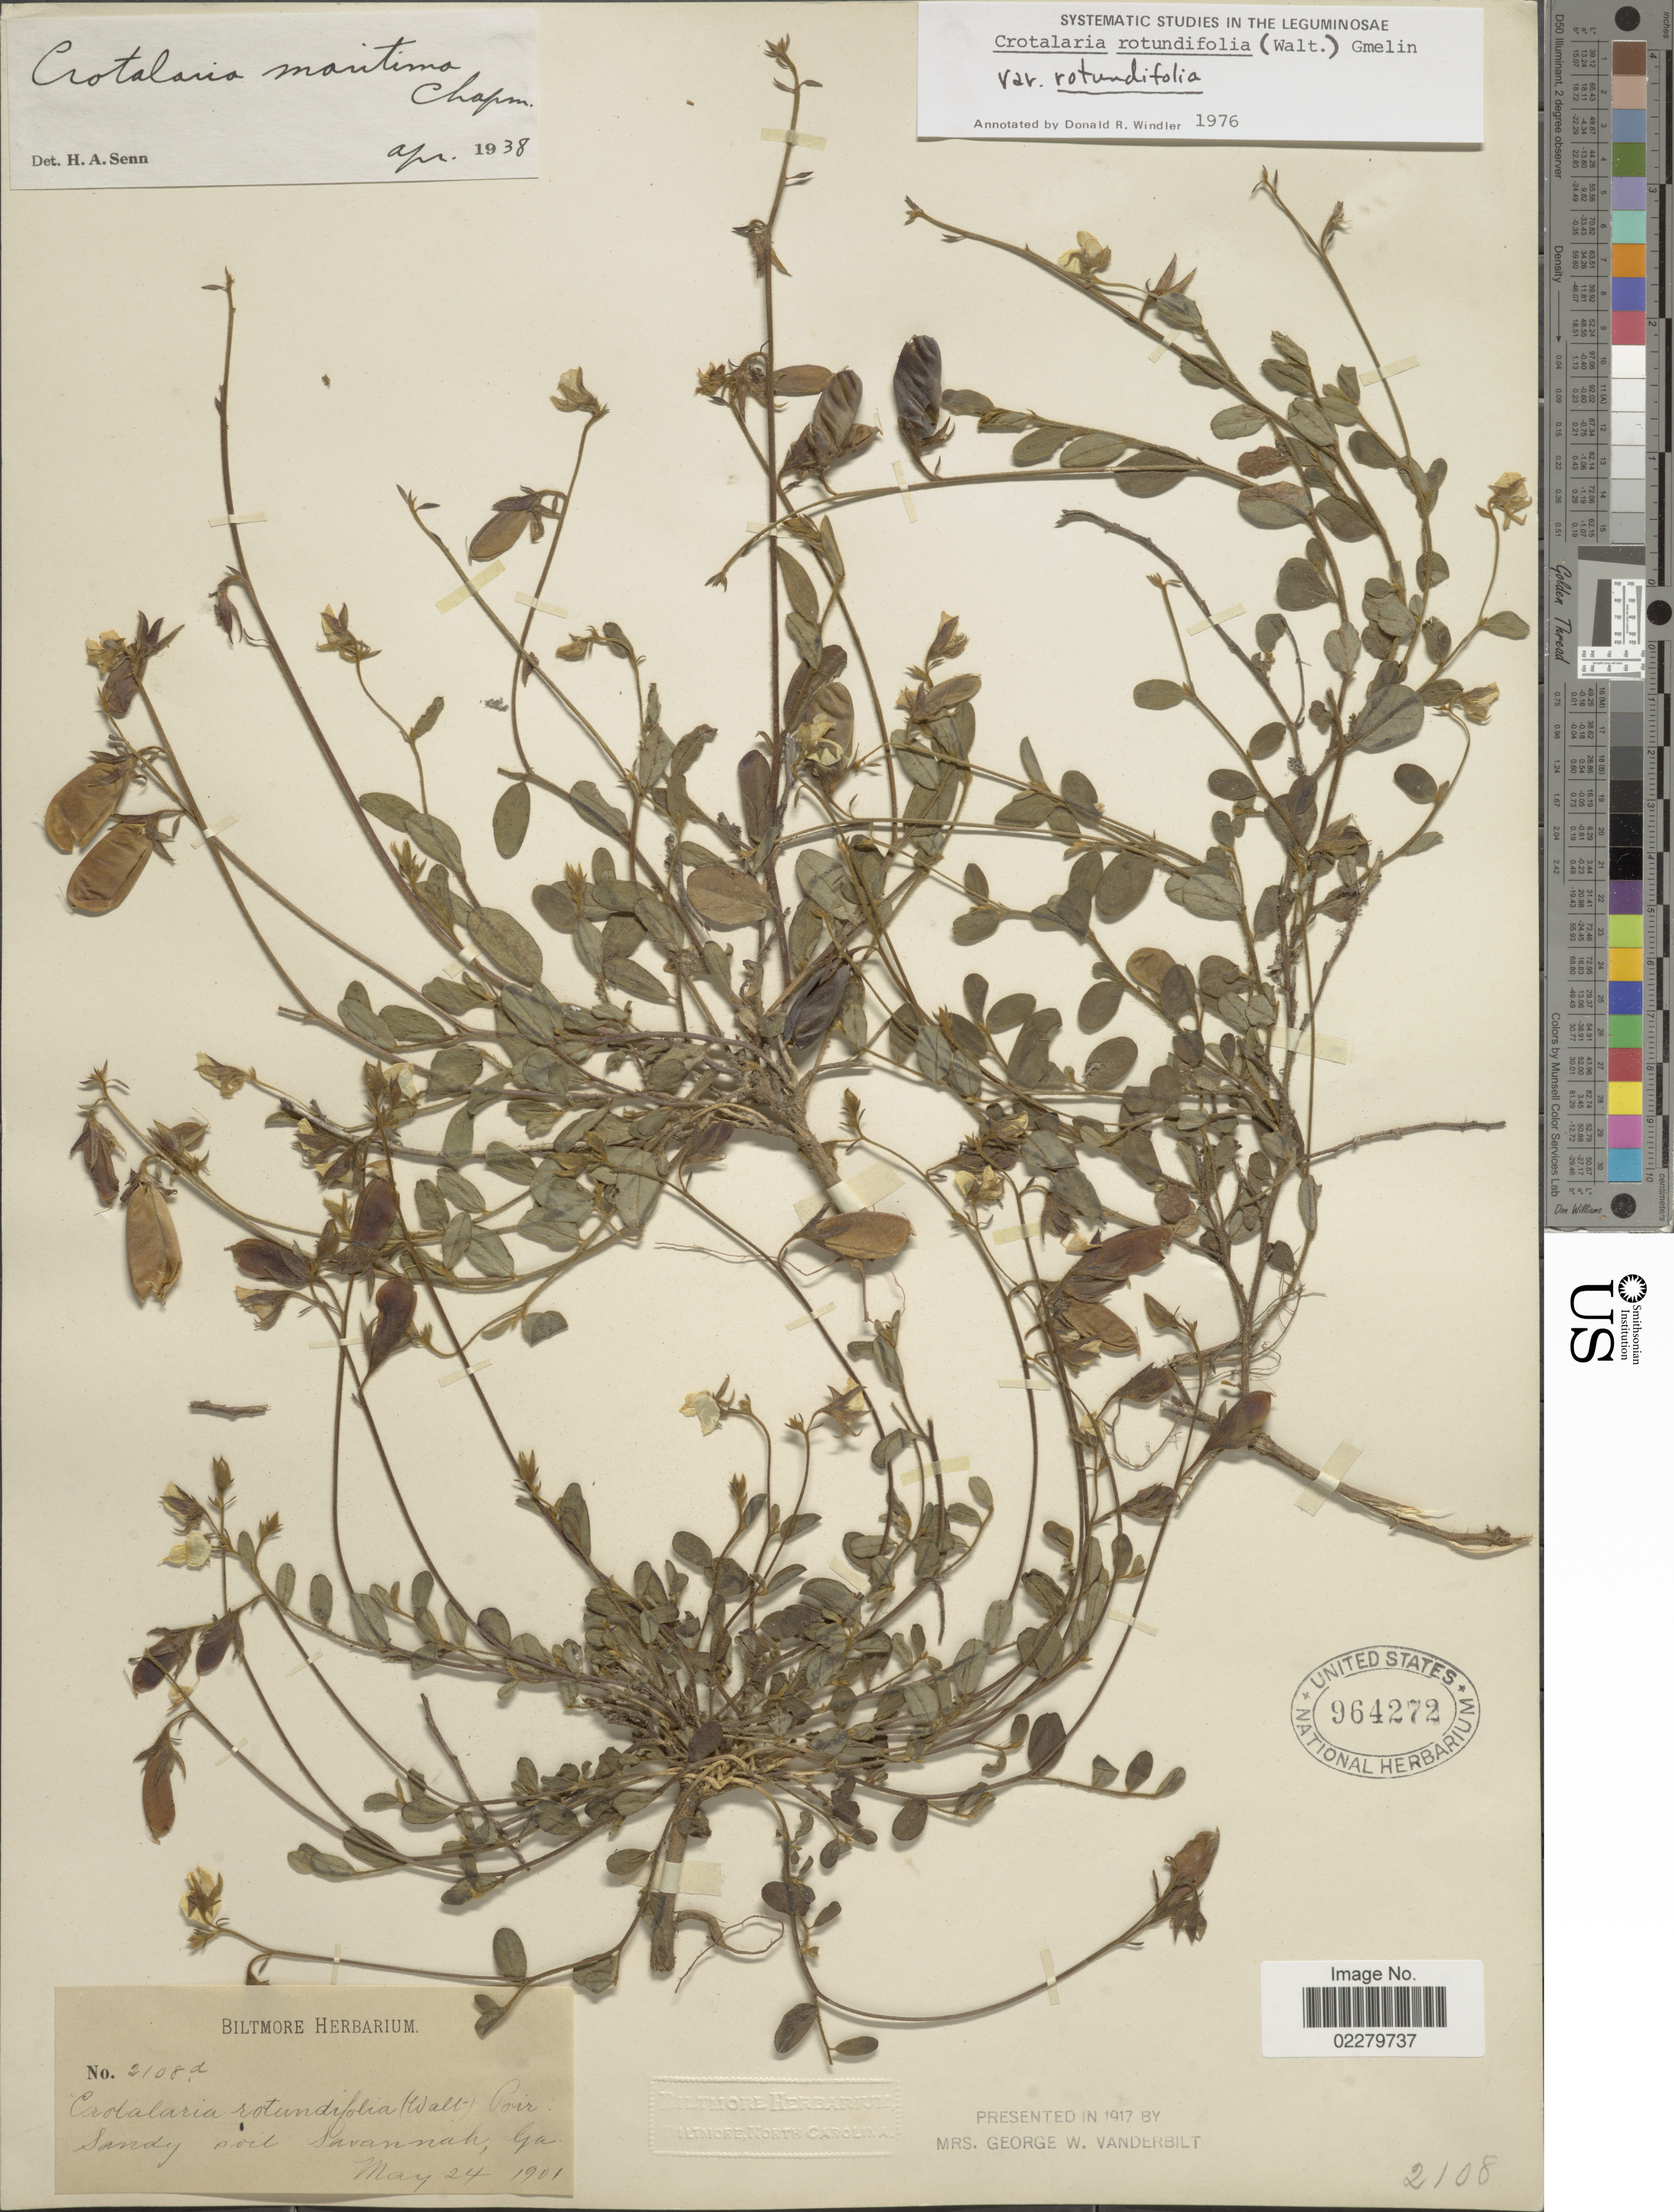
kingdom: Plantae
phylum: Tracheophyta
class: Magnoliopsida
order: Fabales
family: Fabaceae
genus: Crotalaria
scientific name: Crotalaria rotundifolia var. rotundifolia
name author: (Walter) J.F. Gmel.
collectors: ex herb. Biltmore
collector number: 2108d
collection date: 1901-05-24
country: United States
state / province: Georgia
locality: Sandy soil. Savannah, Ga.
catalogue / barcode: US 964272